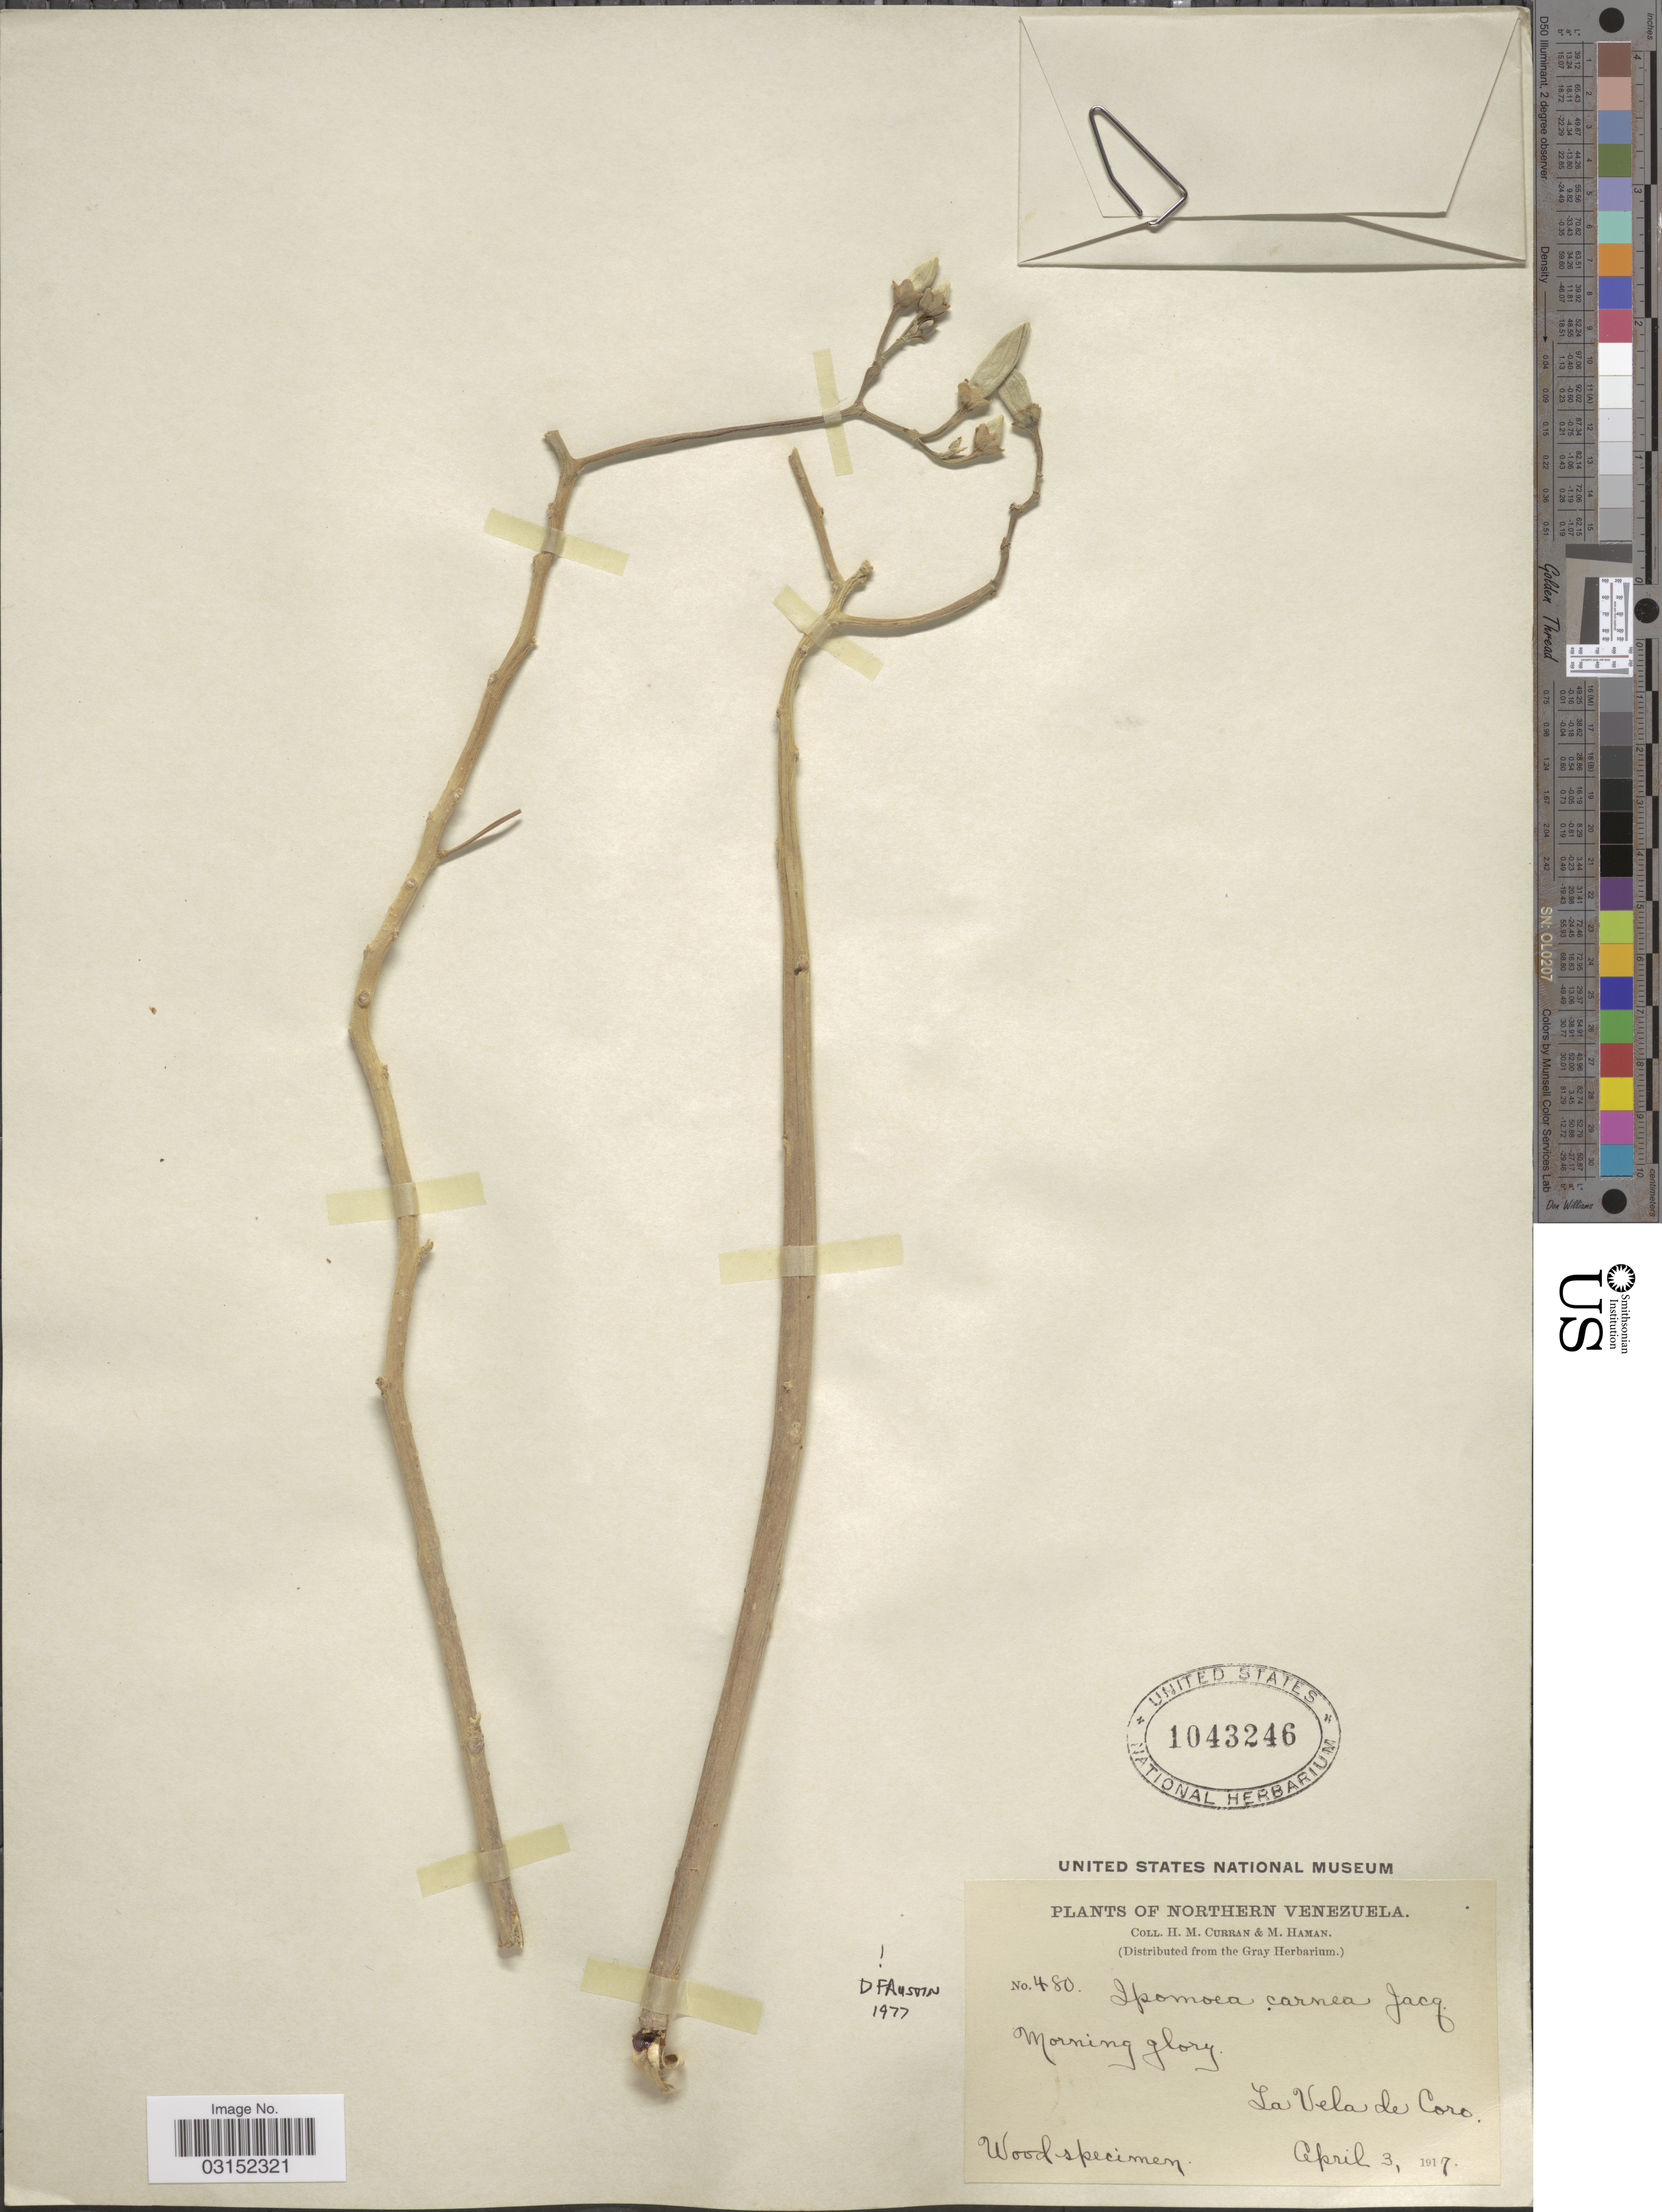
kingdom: Plantae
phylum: Tracheophyta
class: Magnoliopsida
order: Solanales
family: Convolvulaceae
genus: Ipomoea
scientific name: Ipomoea carnea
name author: Jacq.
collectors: H. M. Curran & M. Haman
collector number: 480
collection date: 1917-04-03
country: Venezuela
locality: Northern Venezuela, La Vela de Coro.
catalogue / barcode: US 1043246